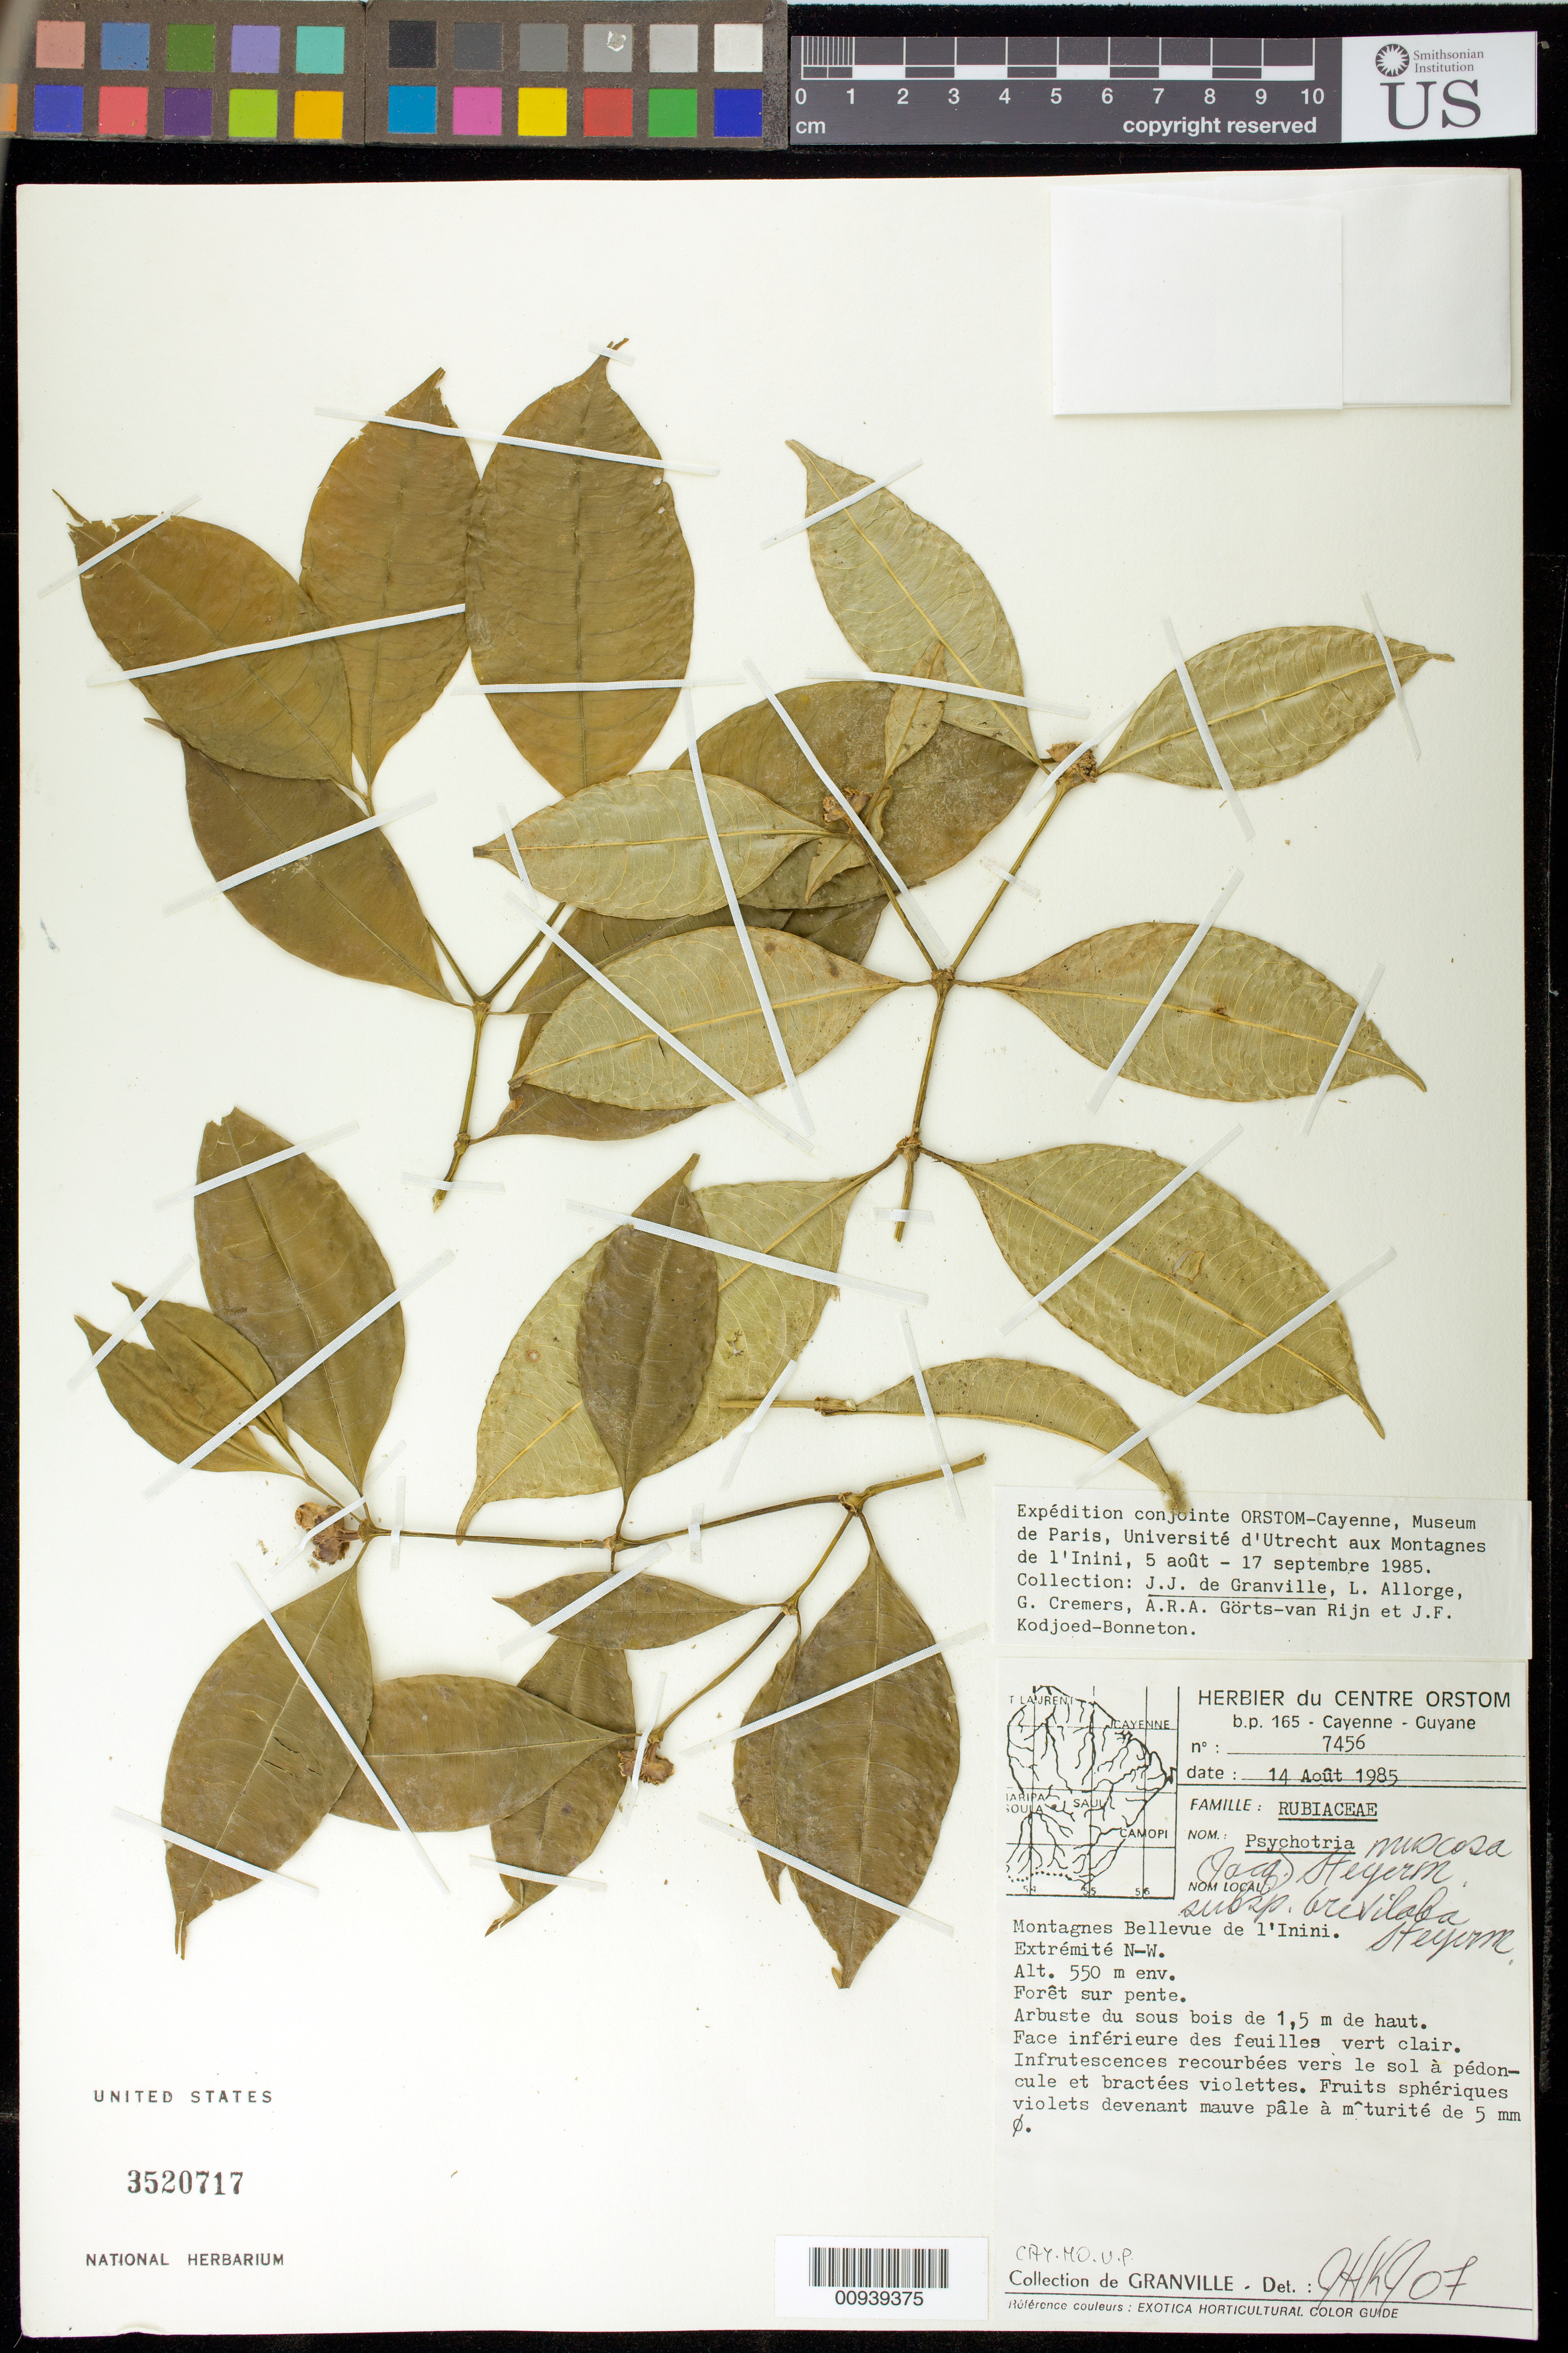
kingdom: Plantae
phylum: Tracheophyta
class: Magnoliopsida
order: Gentianales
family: Rubiaceae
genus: Palicourea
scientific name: Palicourea muscosa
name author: (Jacq.) Delprete & J.H. Kirkbr.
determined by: Kirkbride, J. H., Jr.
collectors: J.-J. de Granville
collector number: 7456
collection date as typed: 14-Aug-85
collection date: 1985-08-14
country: French Guiana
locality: Montagnes Bellevue de l'Inini, extremite NW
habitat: Forêt sur pente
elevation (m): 550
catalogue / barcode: US 3520717